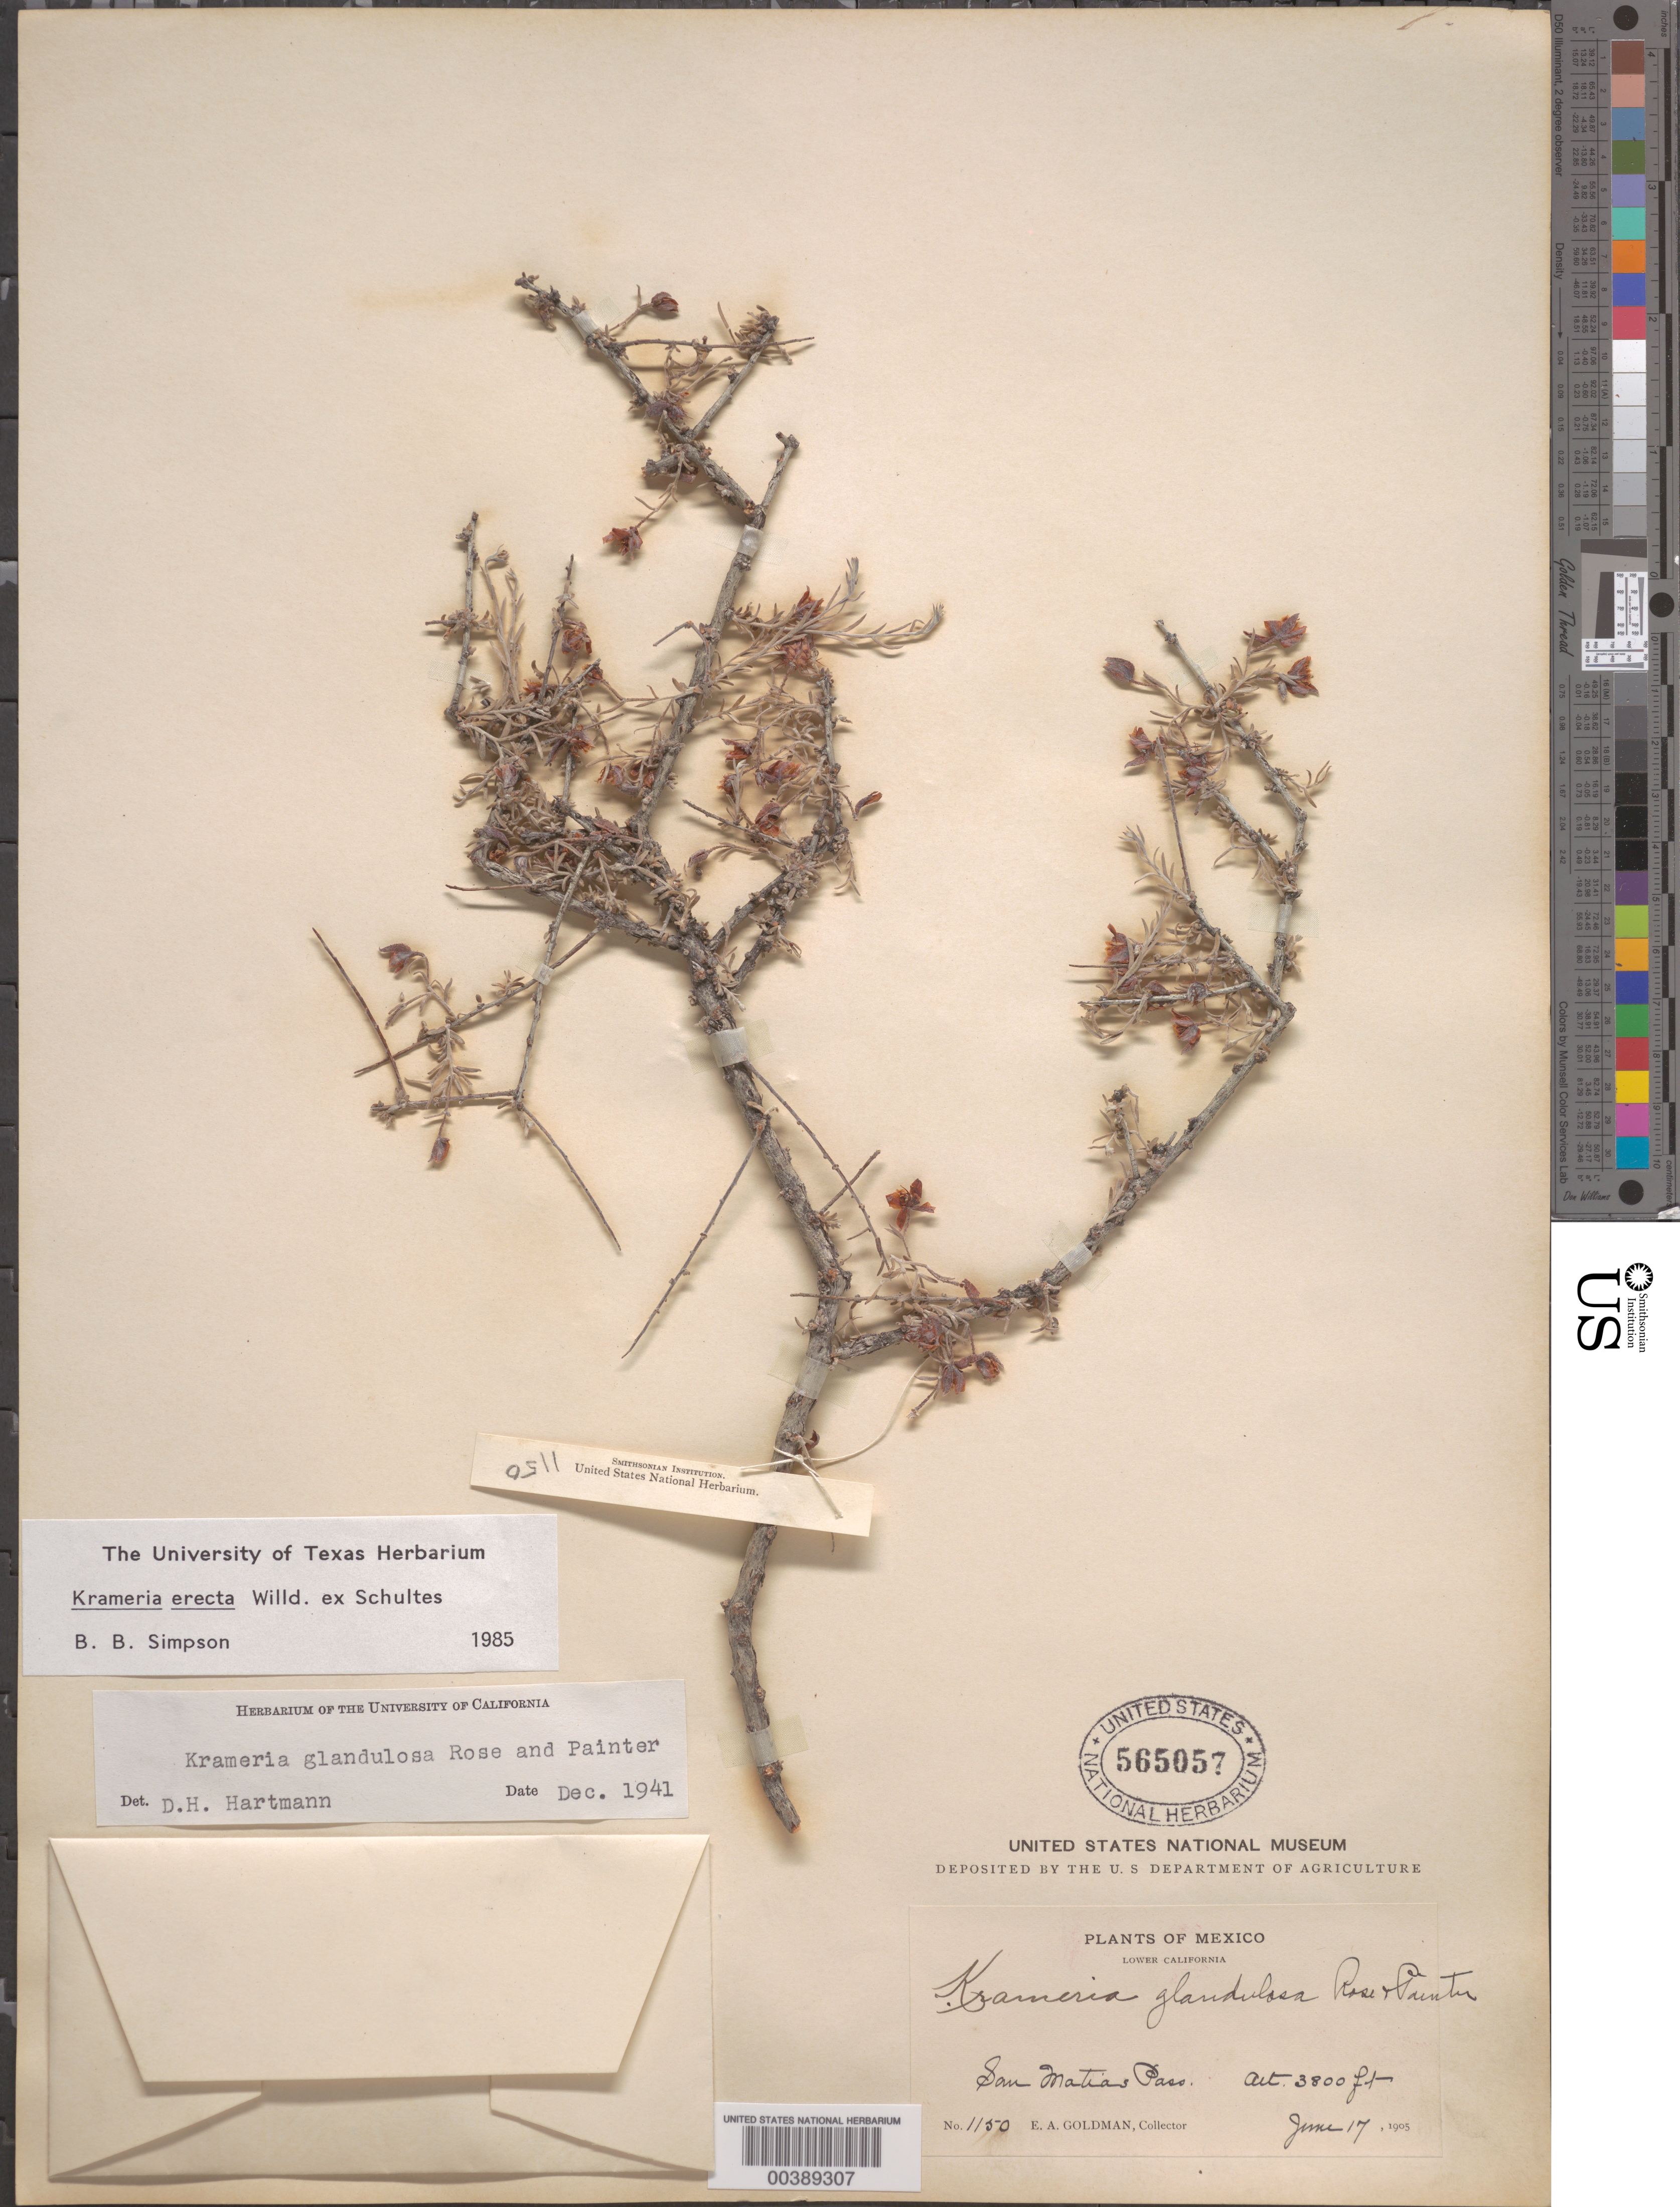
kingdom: Plantae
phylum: Tracheophyta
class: Magnoliopsida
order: Zygophyllales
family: Krameriaceae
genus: Krameria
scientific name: Krameria erecta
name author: Willd. ex Schult.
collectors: E. A. Goldman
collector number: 1150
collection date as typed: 17 Jun 1905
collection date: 1905-06-17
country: Mexico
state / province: Baja California Norte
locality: San matias pass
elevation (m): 1158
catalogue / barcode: US 565057